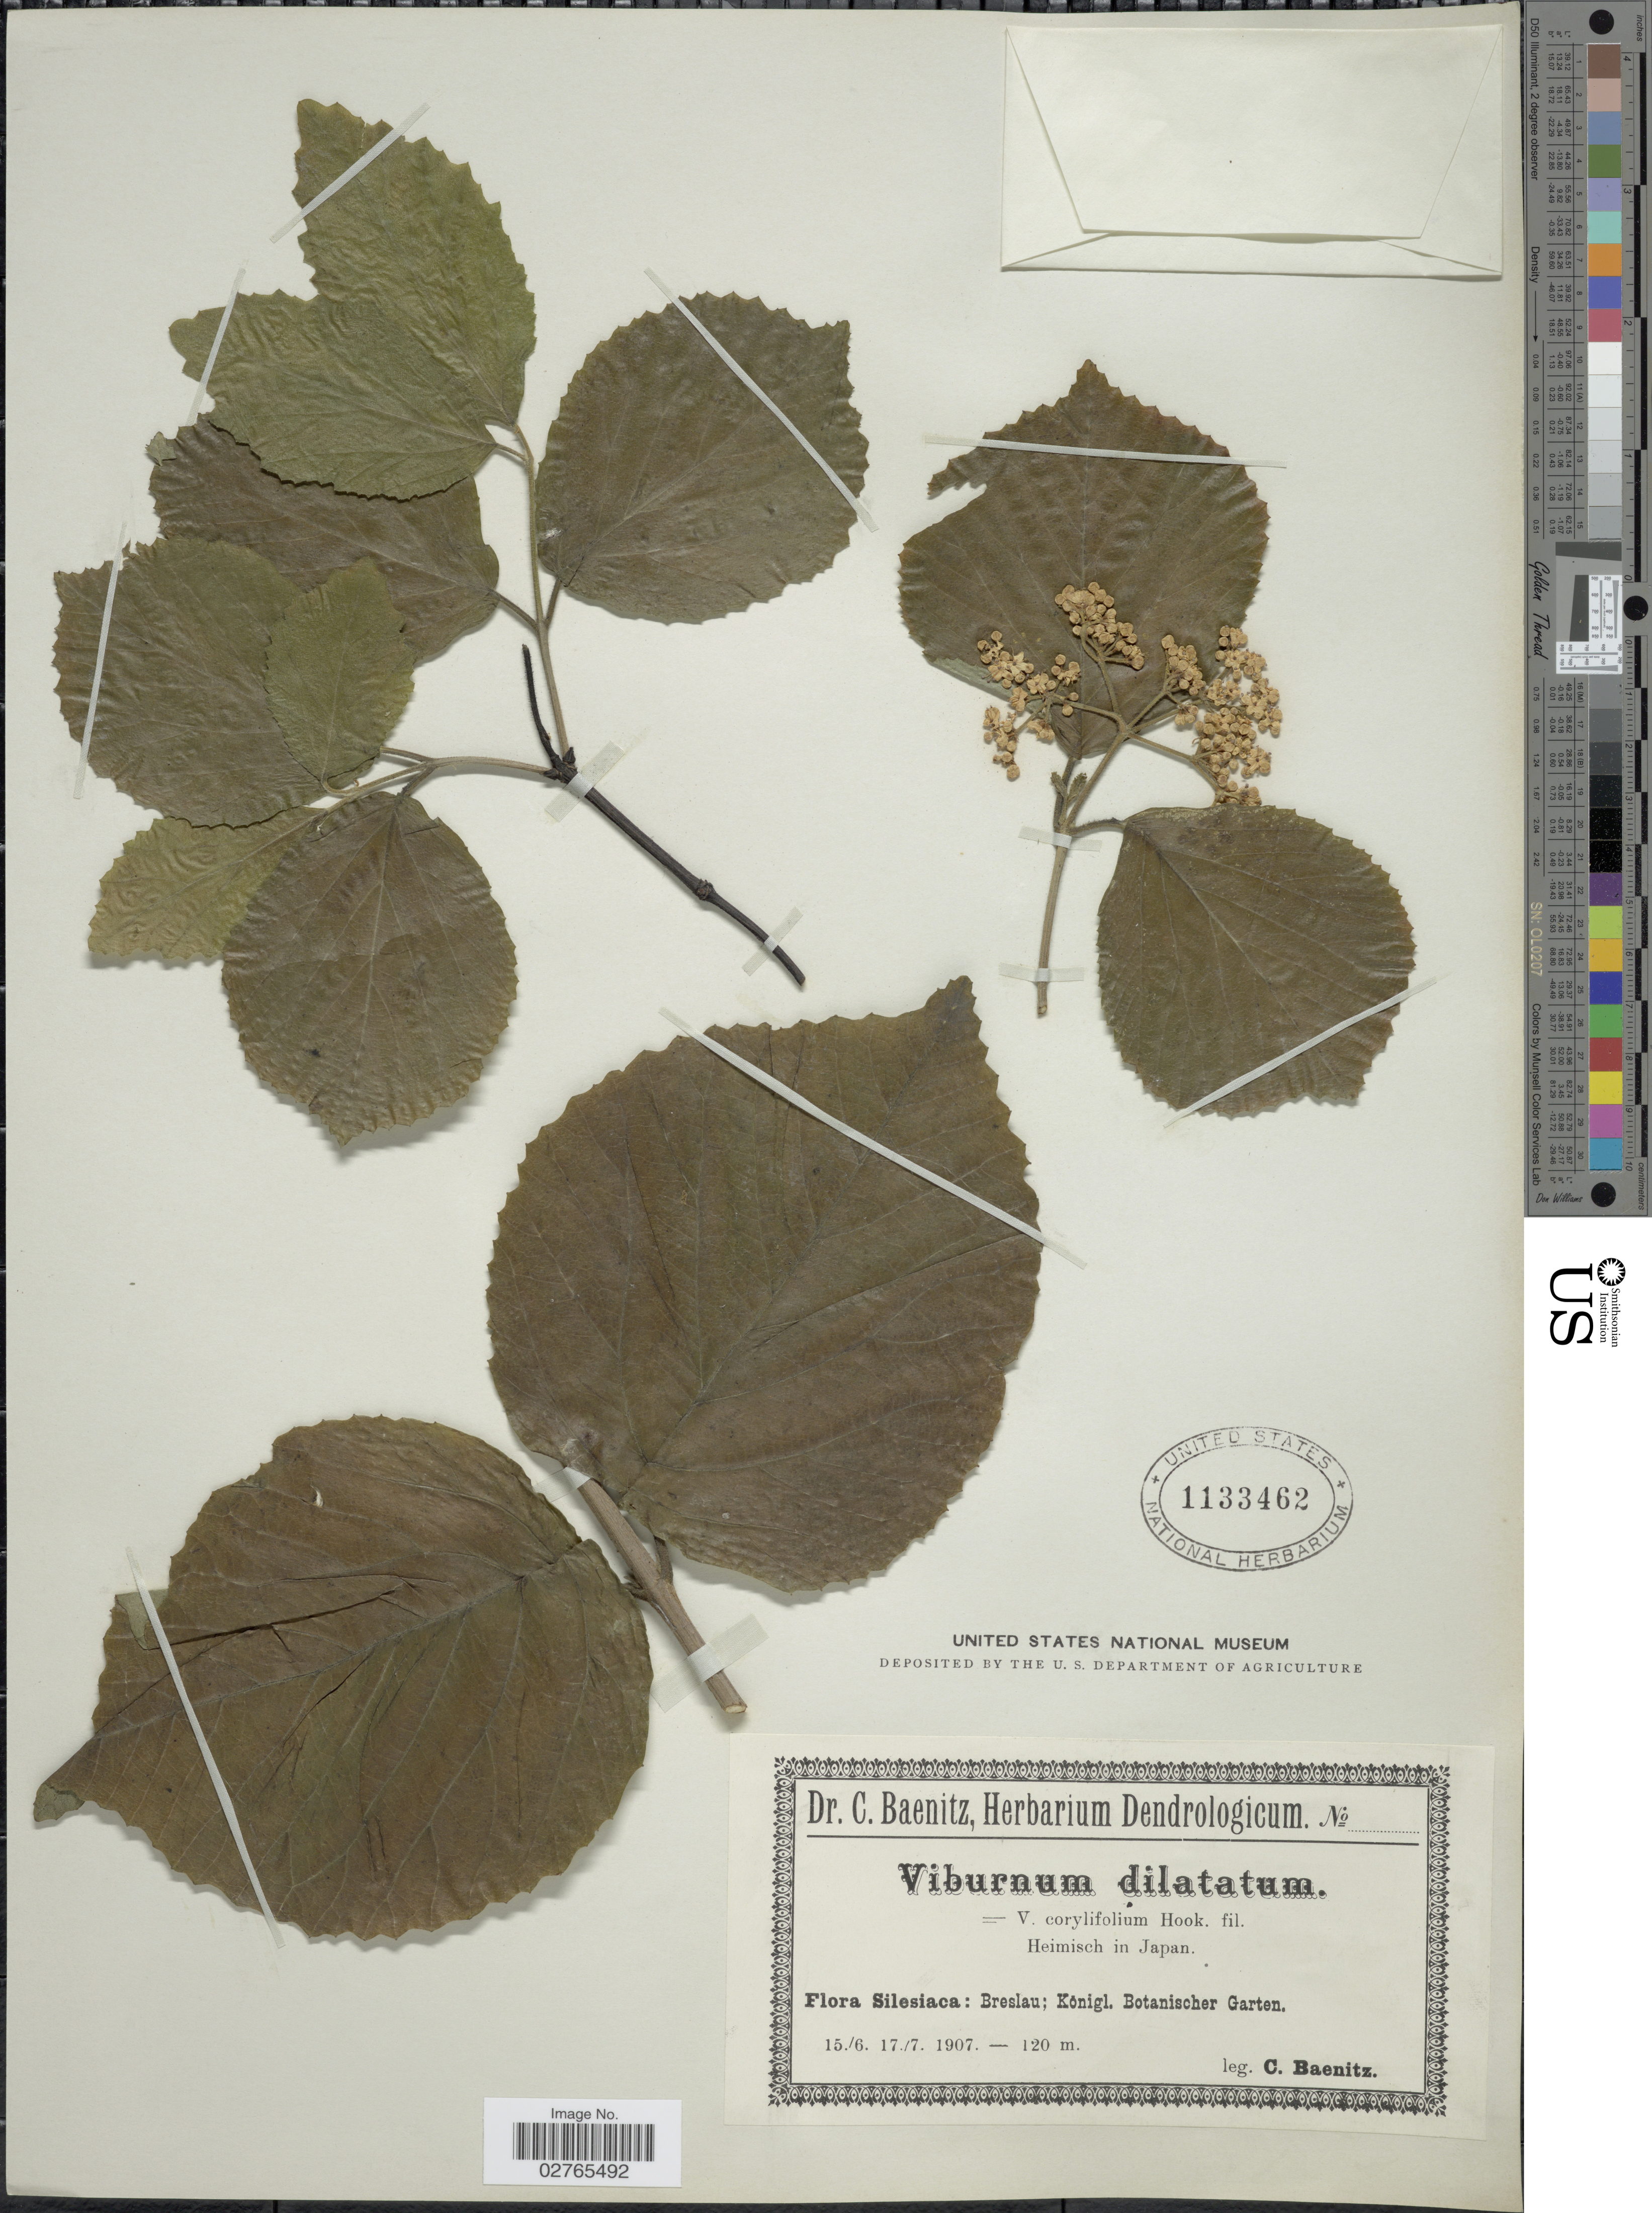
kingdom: Plantae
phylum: Tracheophyta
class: Magnoliopsida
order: Dipsacales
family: Viburnaceae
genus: Viburnum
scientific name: Viburnum dilatatum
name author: Thunb.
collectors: C. G. Baenitz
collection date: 1907-06-15/1907-07-17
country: Poland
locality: Silesiaca: Breslau; Königl. Botanischer Garten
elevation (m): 120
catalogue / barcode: US 1133462